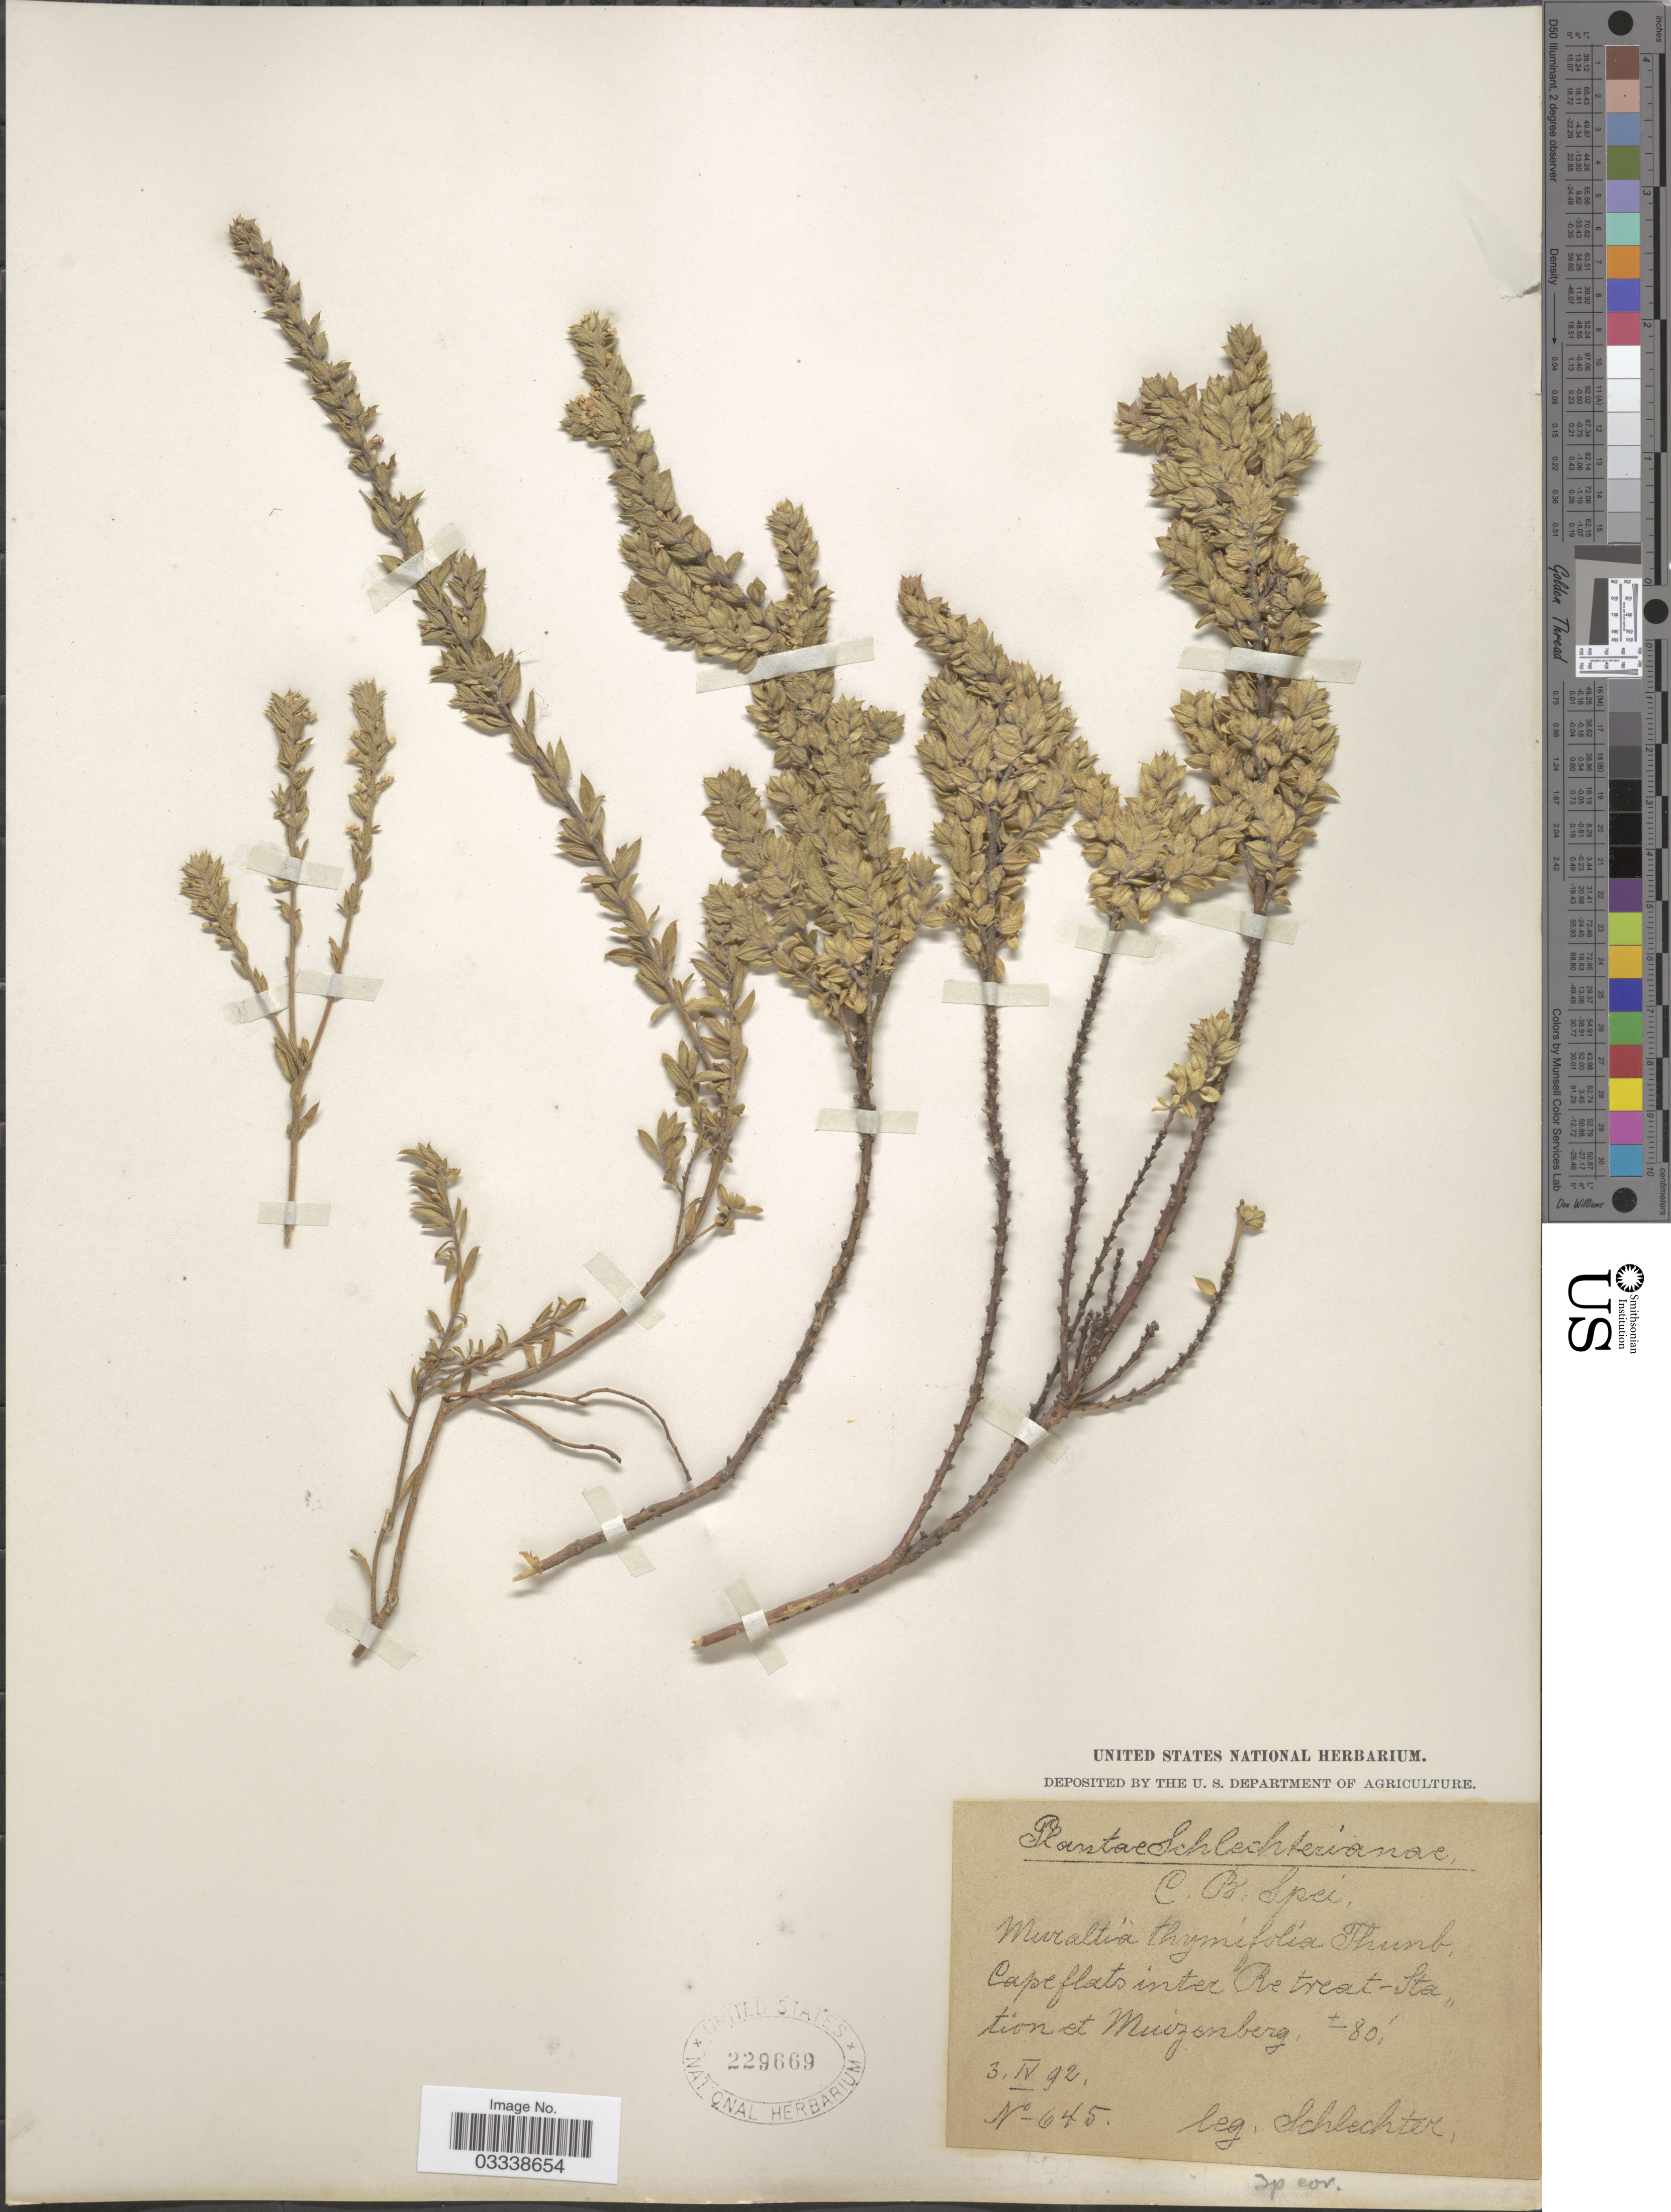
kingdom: Plantae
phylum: Tracheophyta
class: Magnoliopsida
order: Fabales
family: Polygalaceae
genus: Muraltia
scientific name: Muraltia thymifolia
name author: DC.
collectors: Schlechter, --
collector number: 645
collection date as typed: Transcribed d/m/y: 3/4/92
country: South Africa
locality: C. B. Spei. Cape flats inter Retreat-Station et Muizenberg.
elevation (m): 24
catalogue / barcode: US 229669